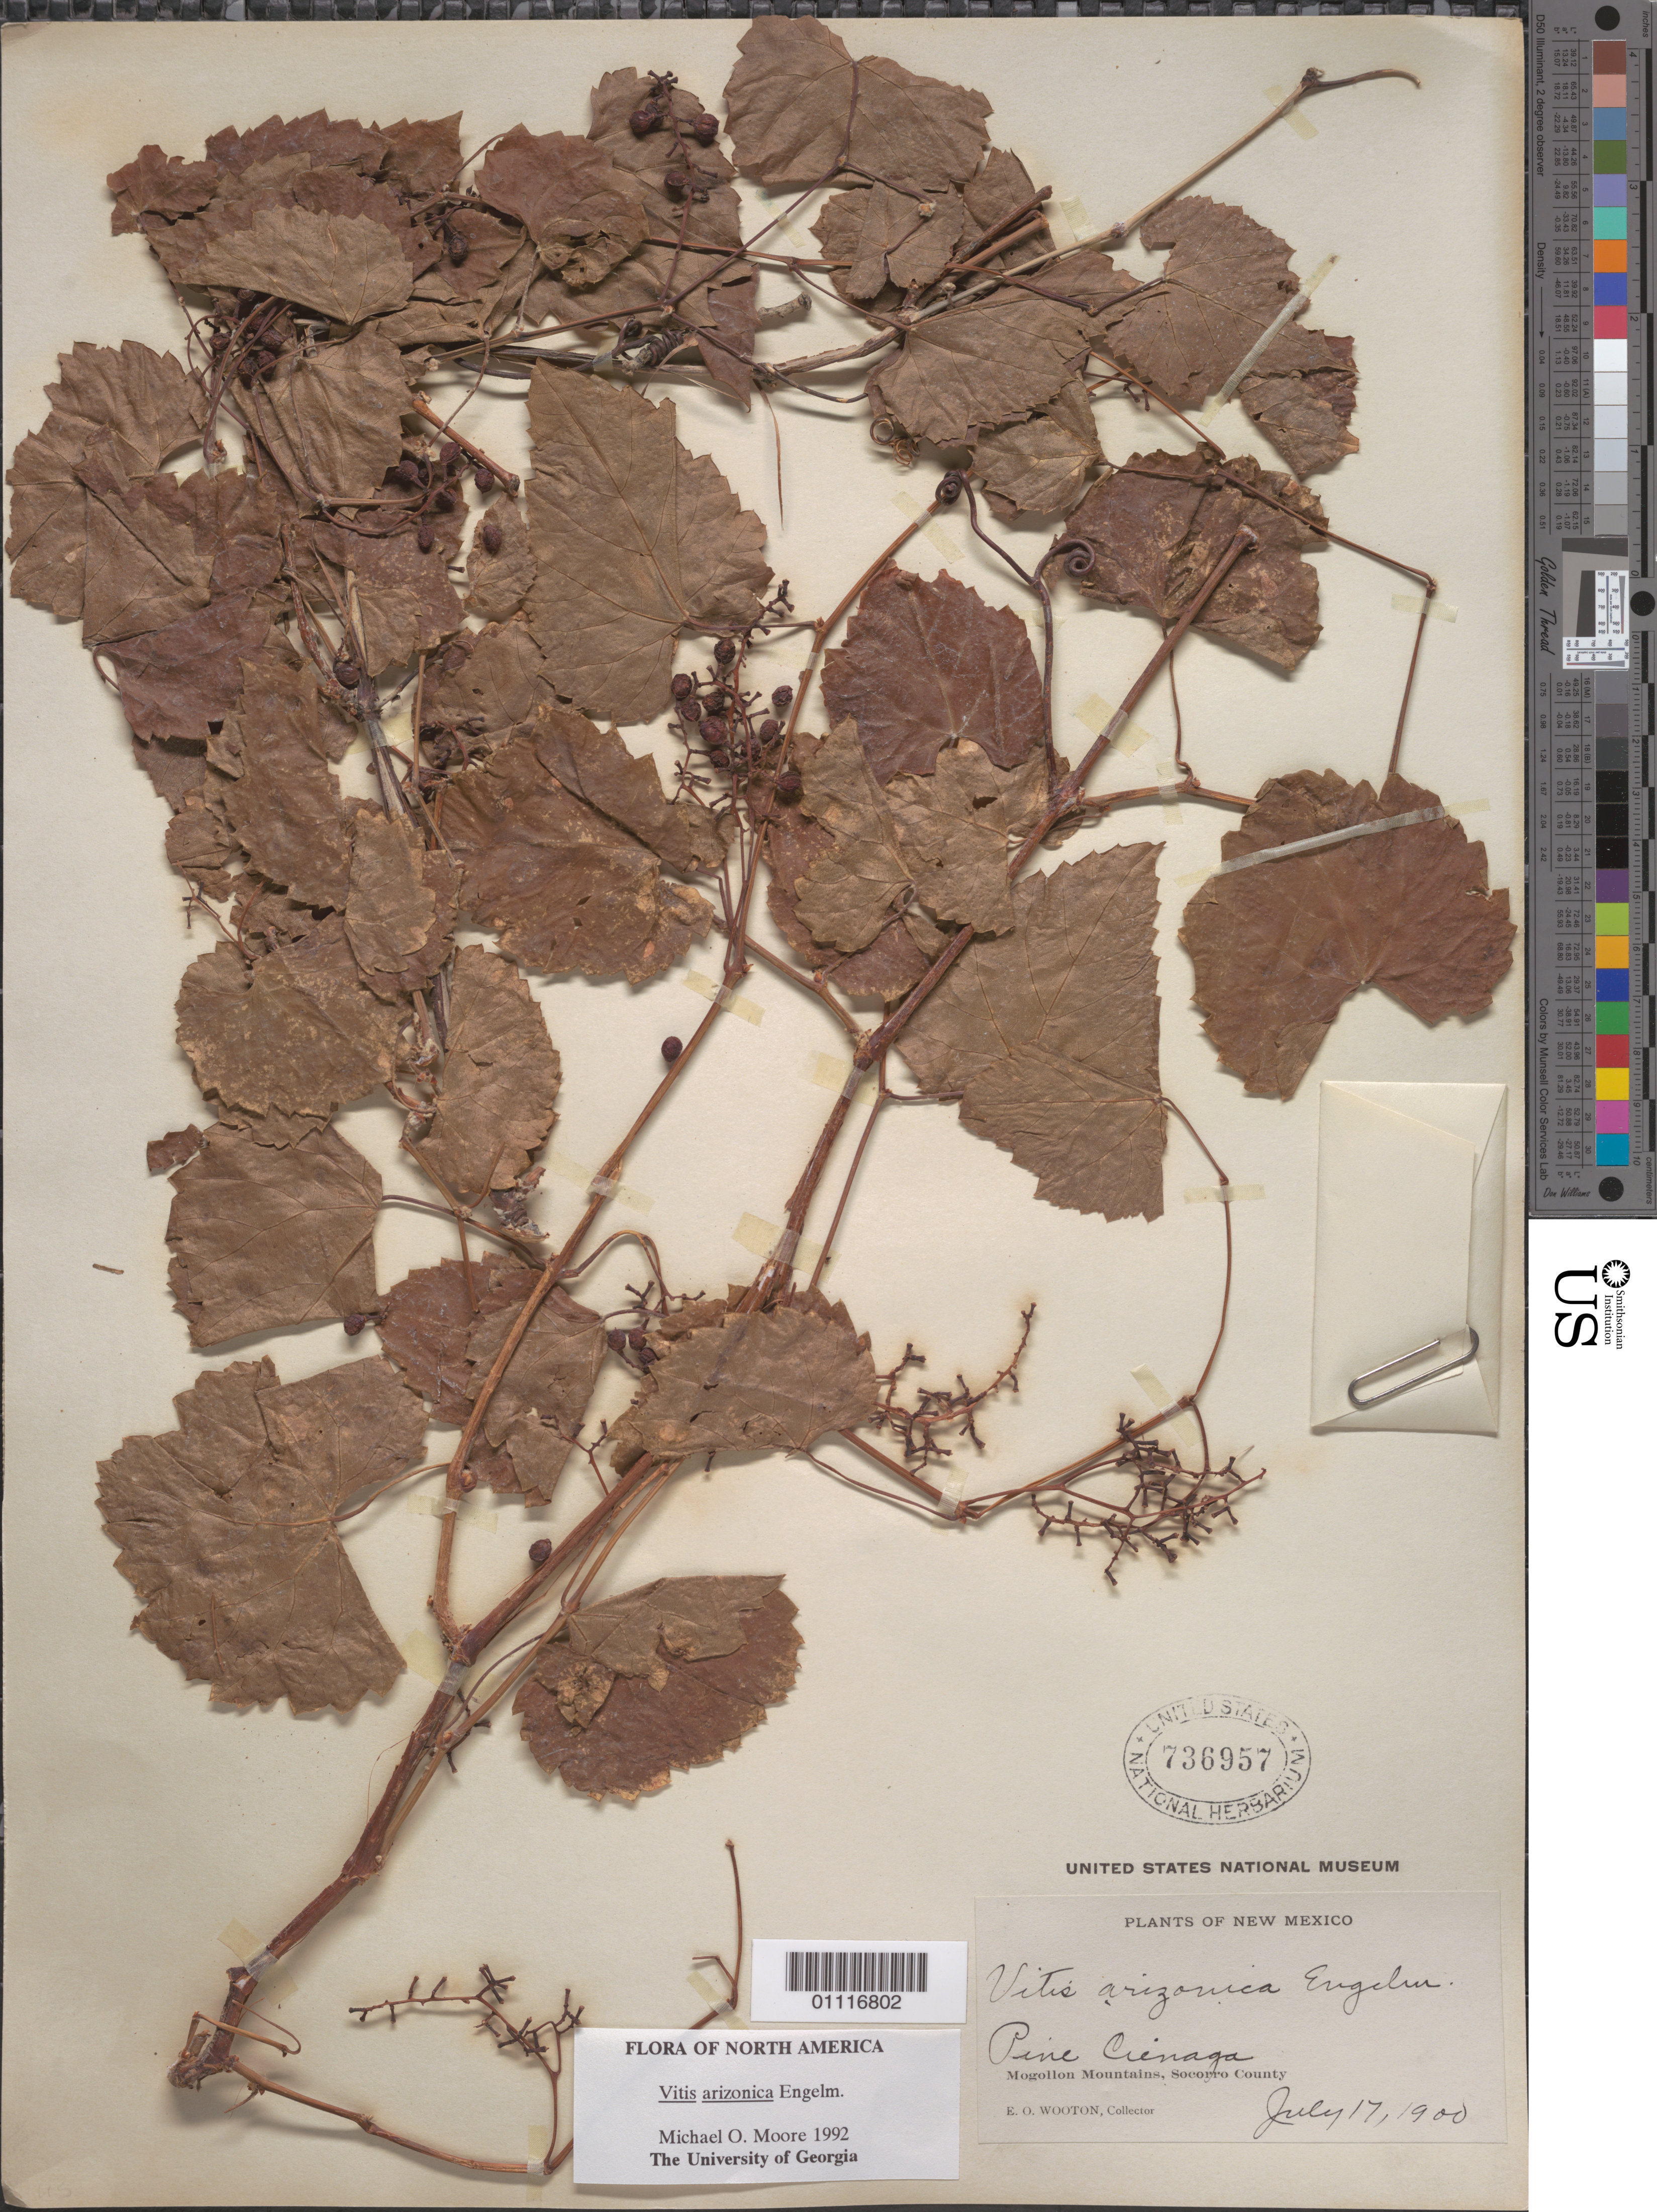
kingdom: Plantae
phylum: Tracheophyta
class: Magnoliopsida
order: Vitales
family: Vitaceae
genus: Vitis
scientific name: Vitis arizonica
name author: Engelm.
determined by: Moore, M. O.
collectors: E. O. Wooton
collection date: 1900-07-17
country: United States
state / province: New Mexico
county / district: Socorro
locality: Pine Cienaga, Mogollon Mountains.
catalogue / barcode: US 736957